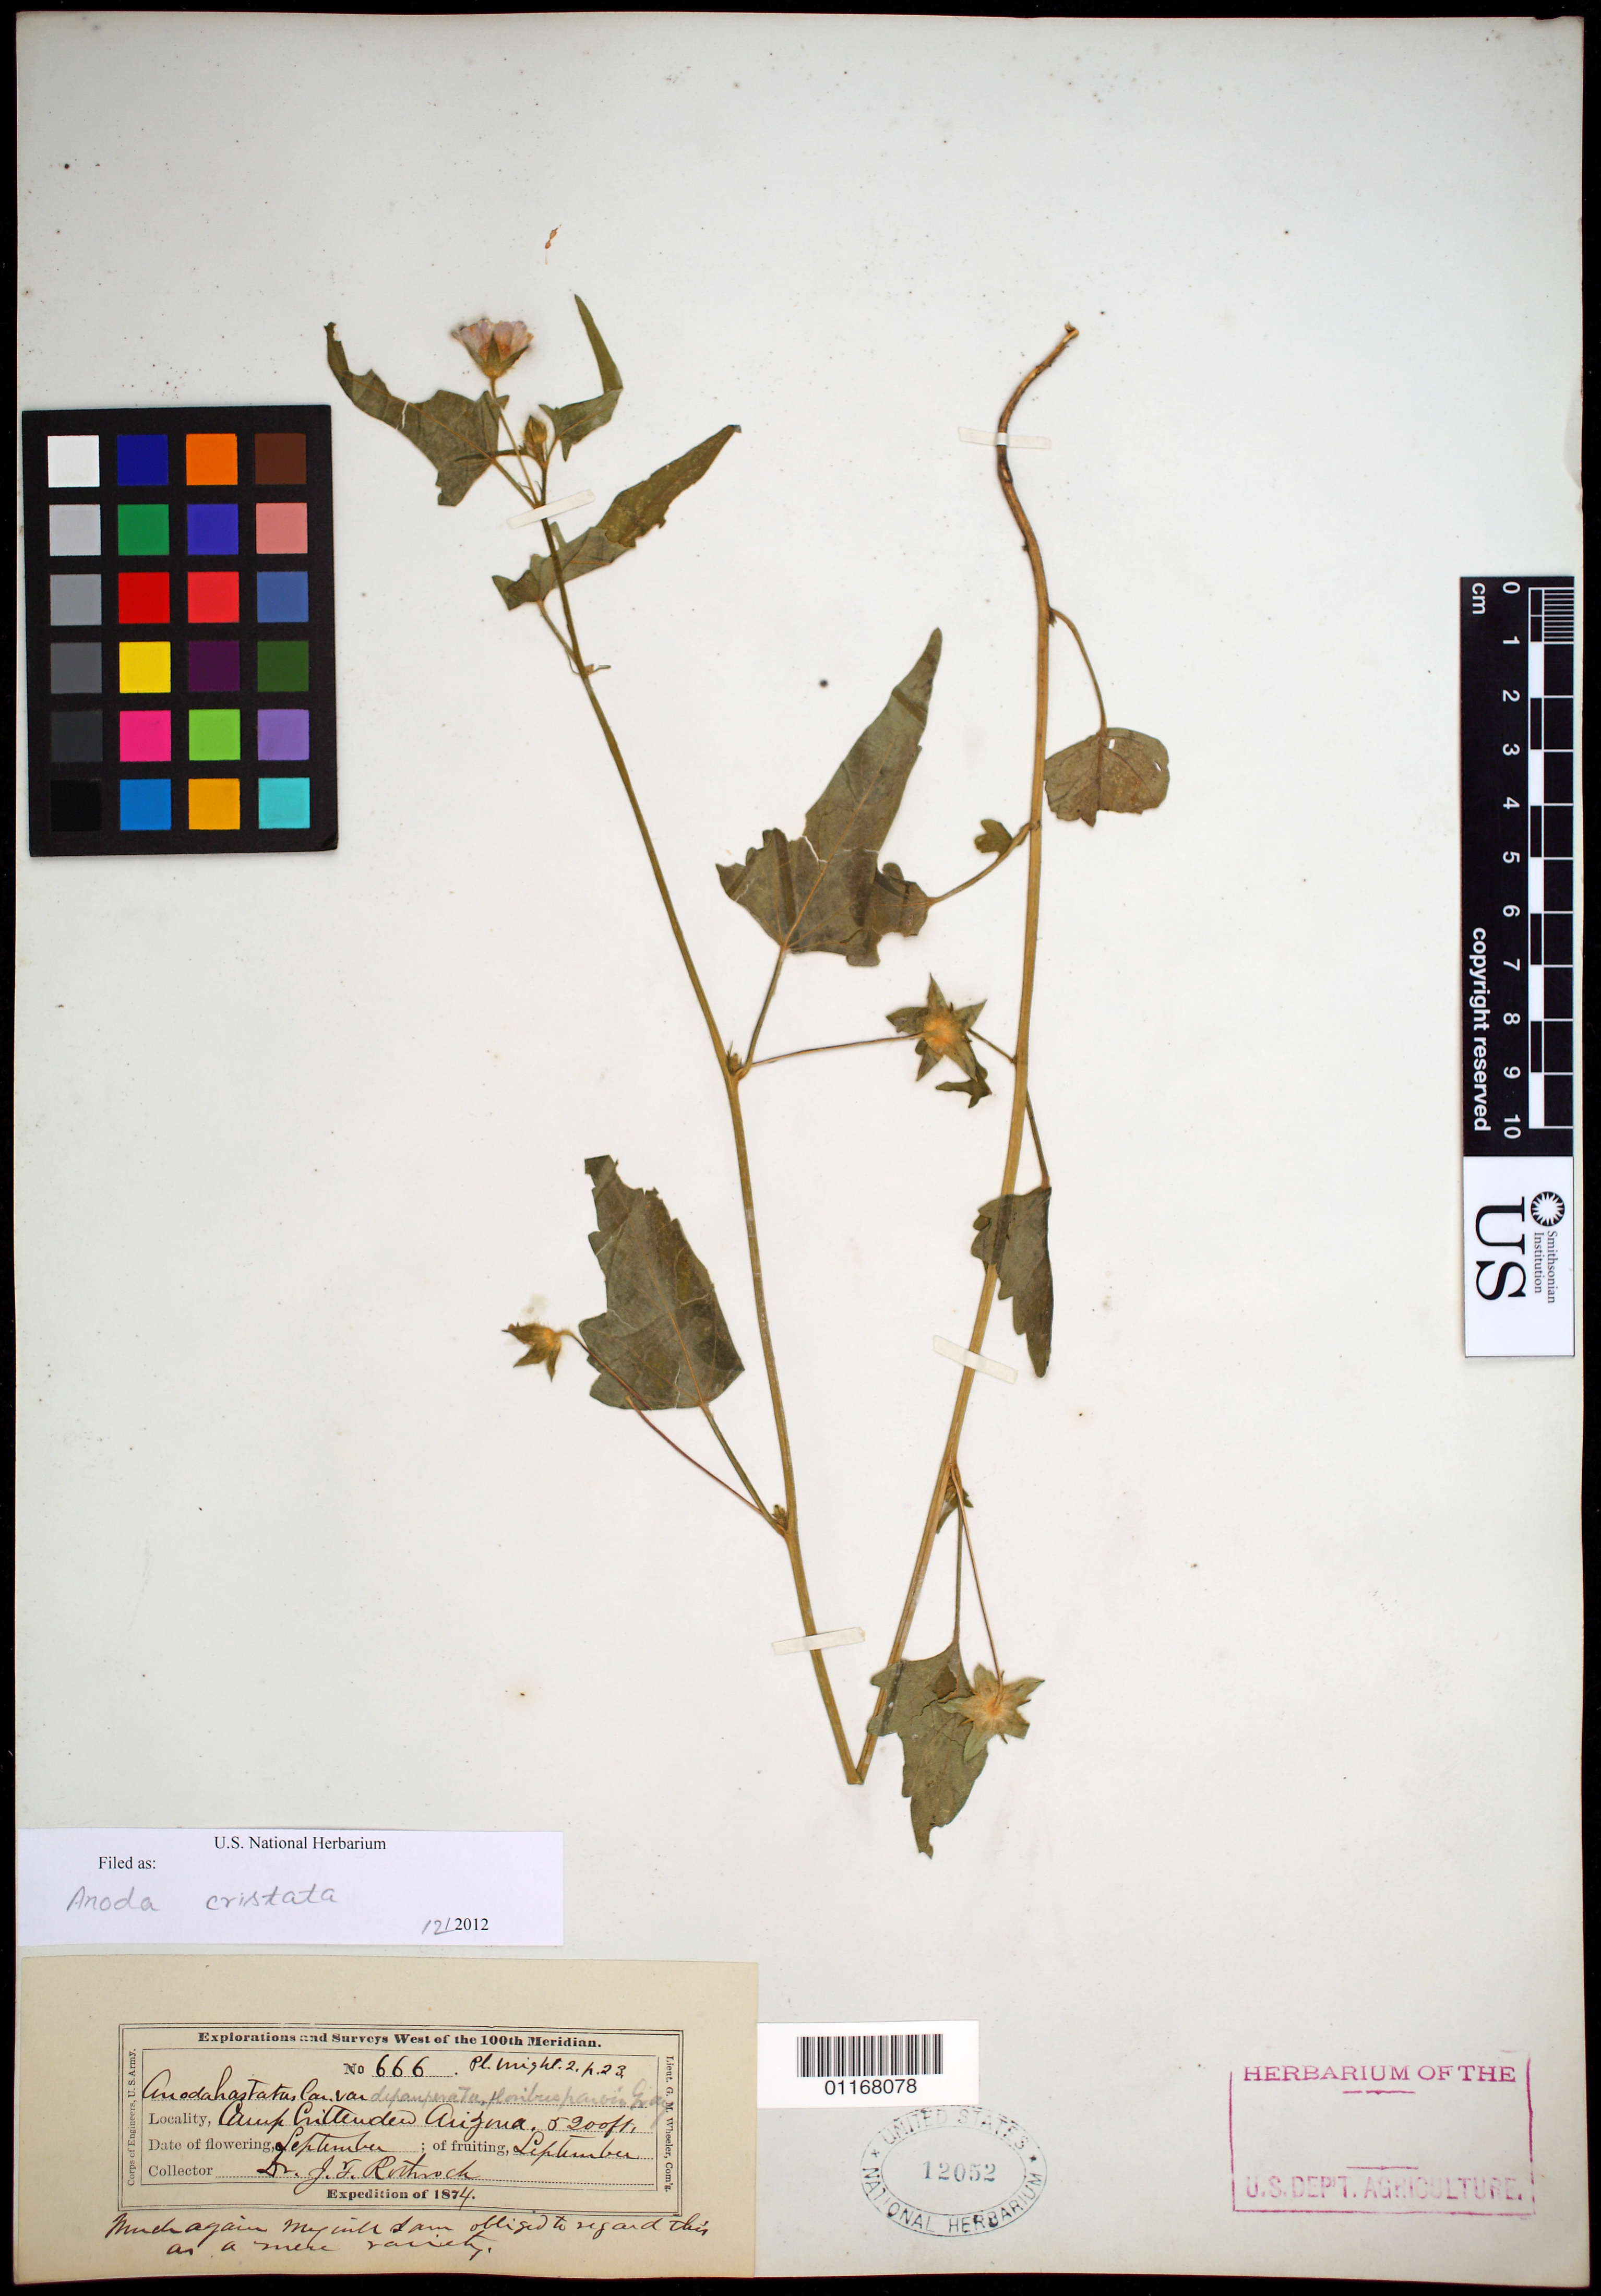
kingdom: Plantae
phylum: Tracheophyta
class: Magnoliopsida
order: Malvales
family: Malvaceae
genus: Anoda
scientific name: Anoda cristata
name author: (L.) Schltdl.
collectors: J. T. Rothrock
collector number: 666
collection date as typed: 1874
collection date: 1874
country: United States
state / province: Arizona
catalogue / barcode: US 12052